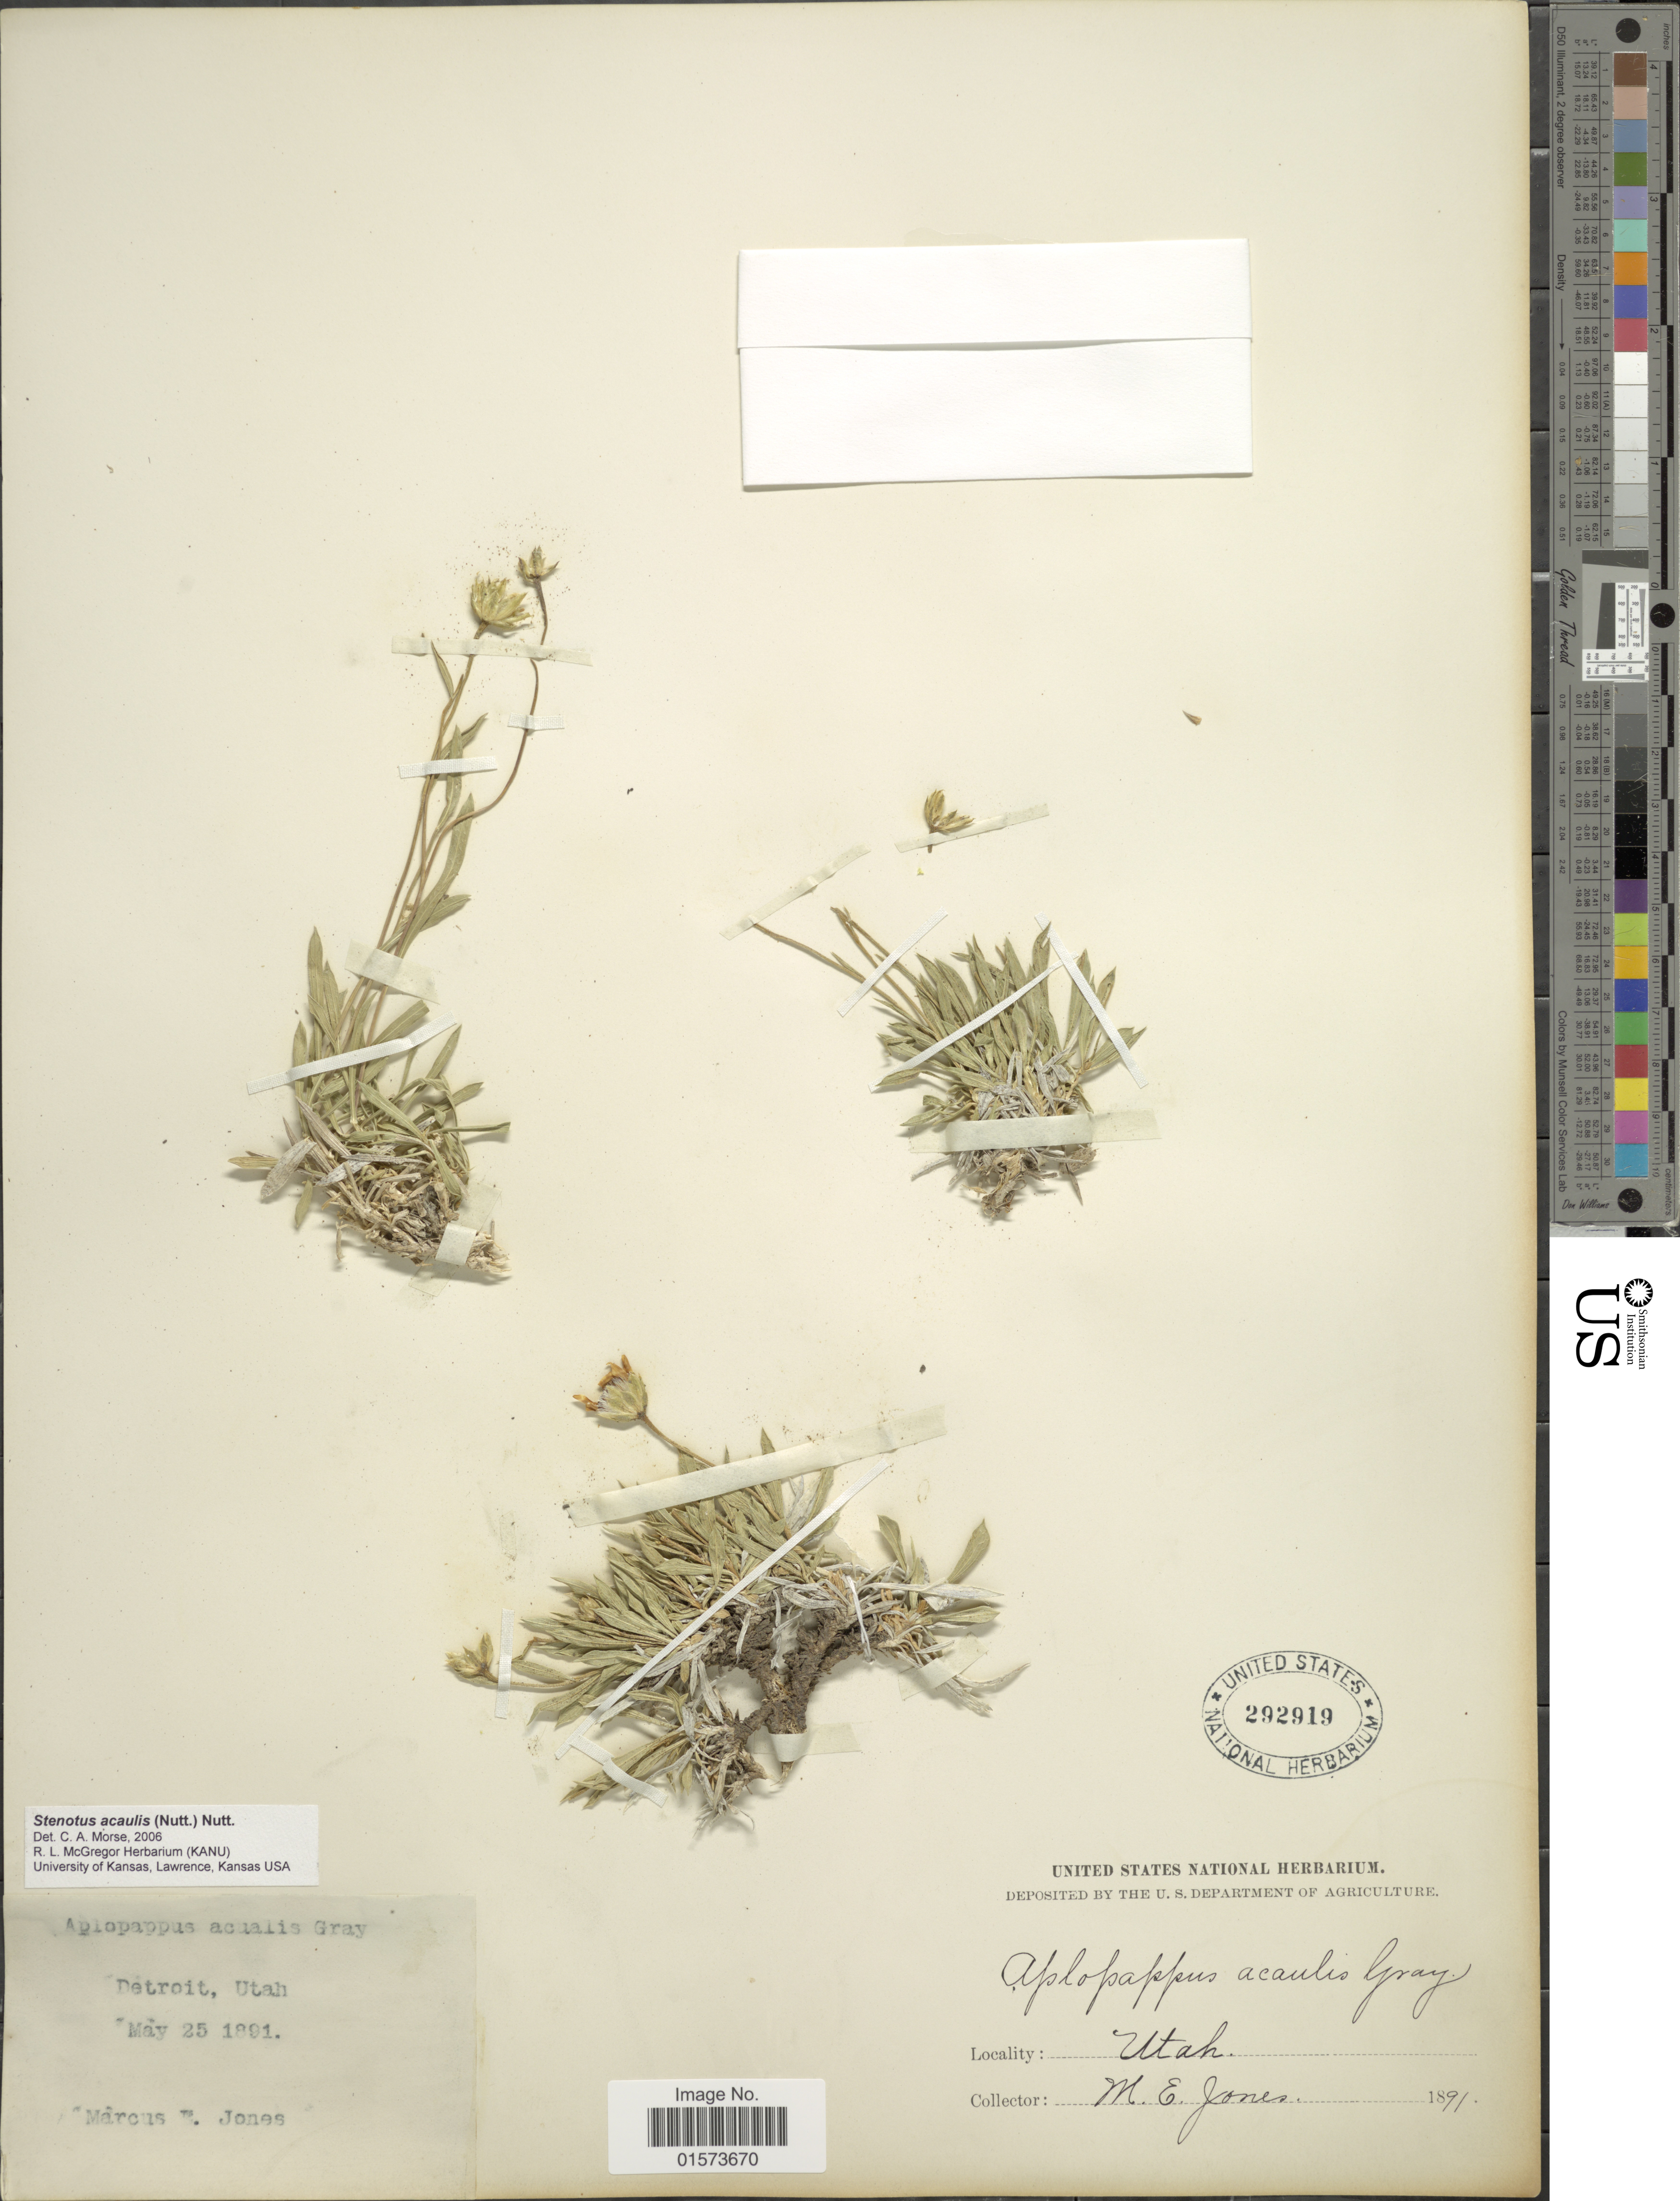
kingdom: Plantae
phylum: Tracheophyta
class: Magnoliopsida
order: Asterales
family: Asteraceae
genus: Stenotus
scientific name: Stenotus acaulis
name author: (Nutt.) Nutt.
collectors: M. E. Jones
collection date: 1891-05-25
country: United States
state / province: Utah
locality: Detroit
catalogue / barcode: US 292919